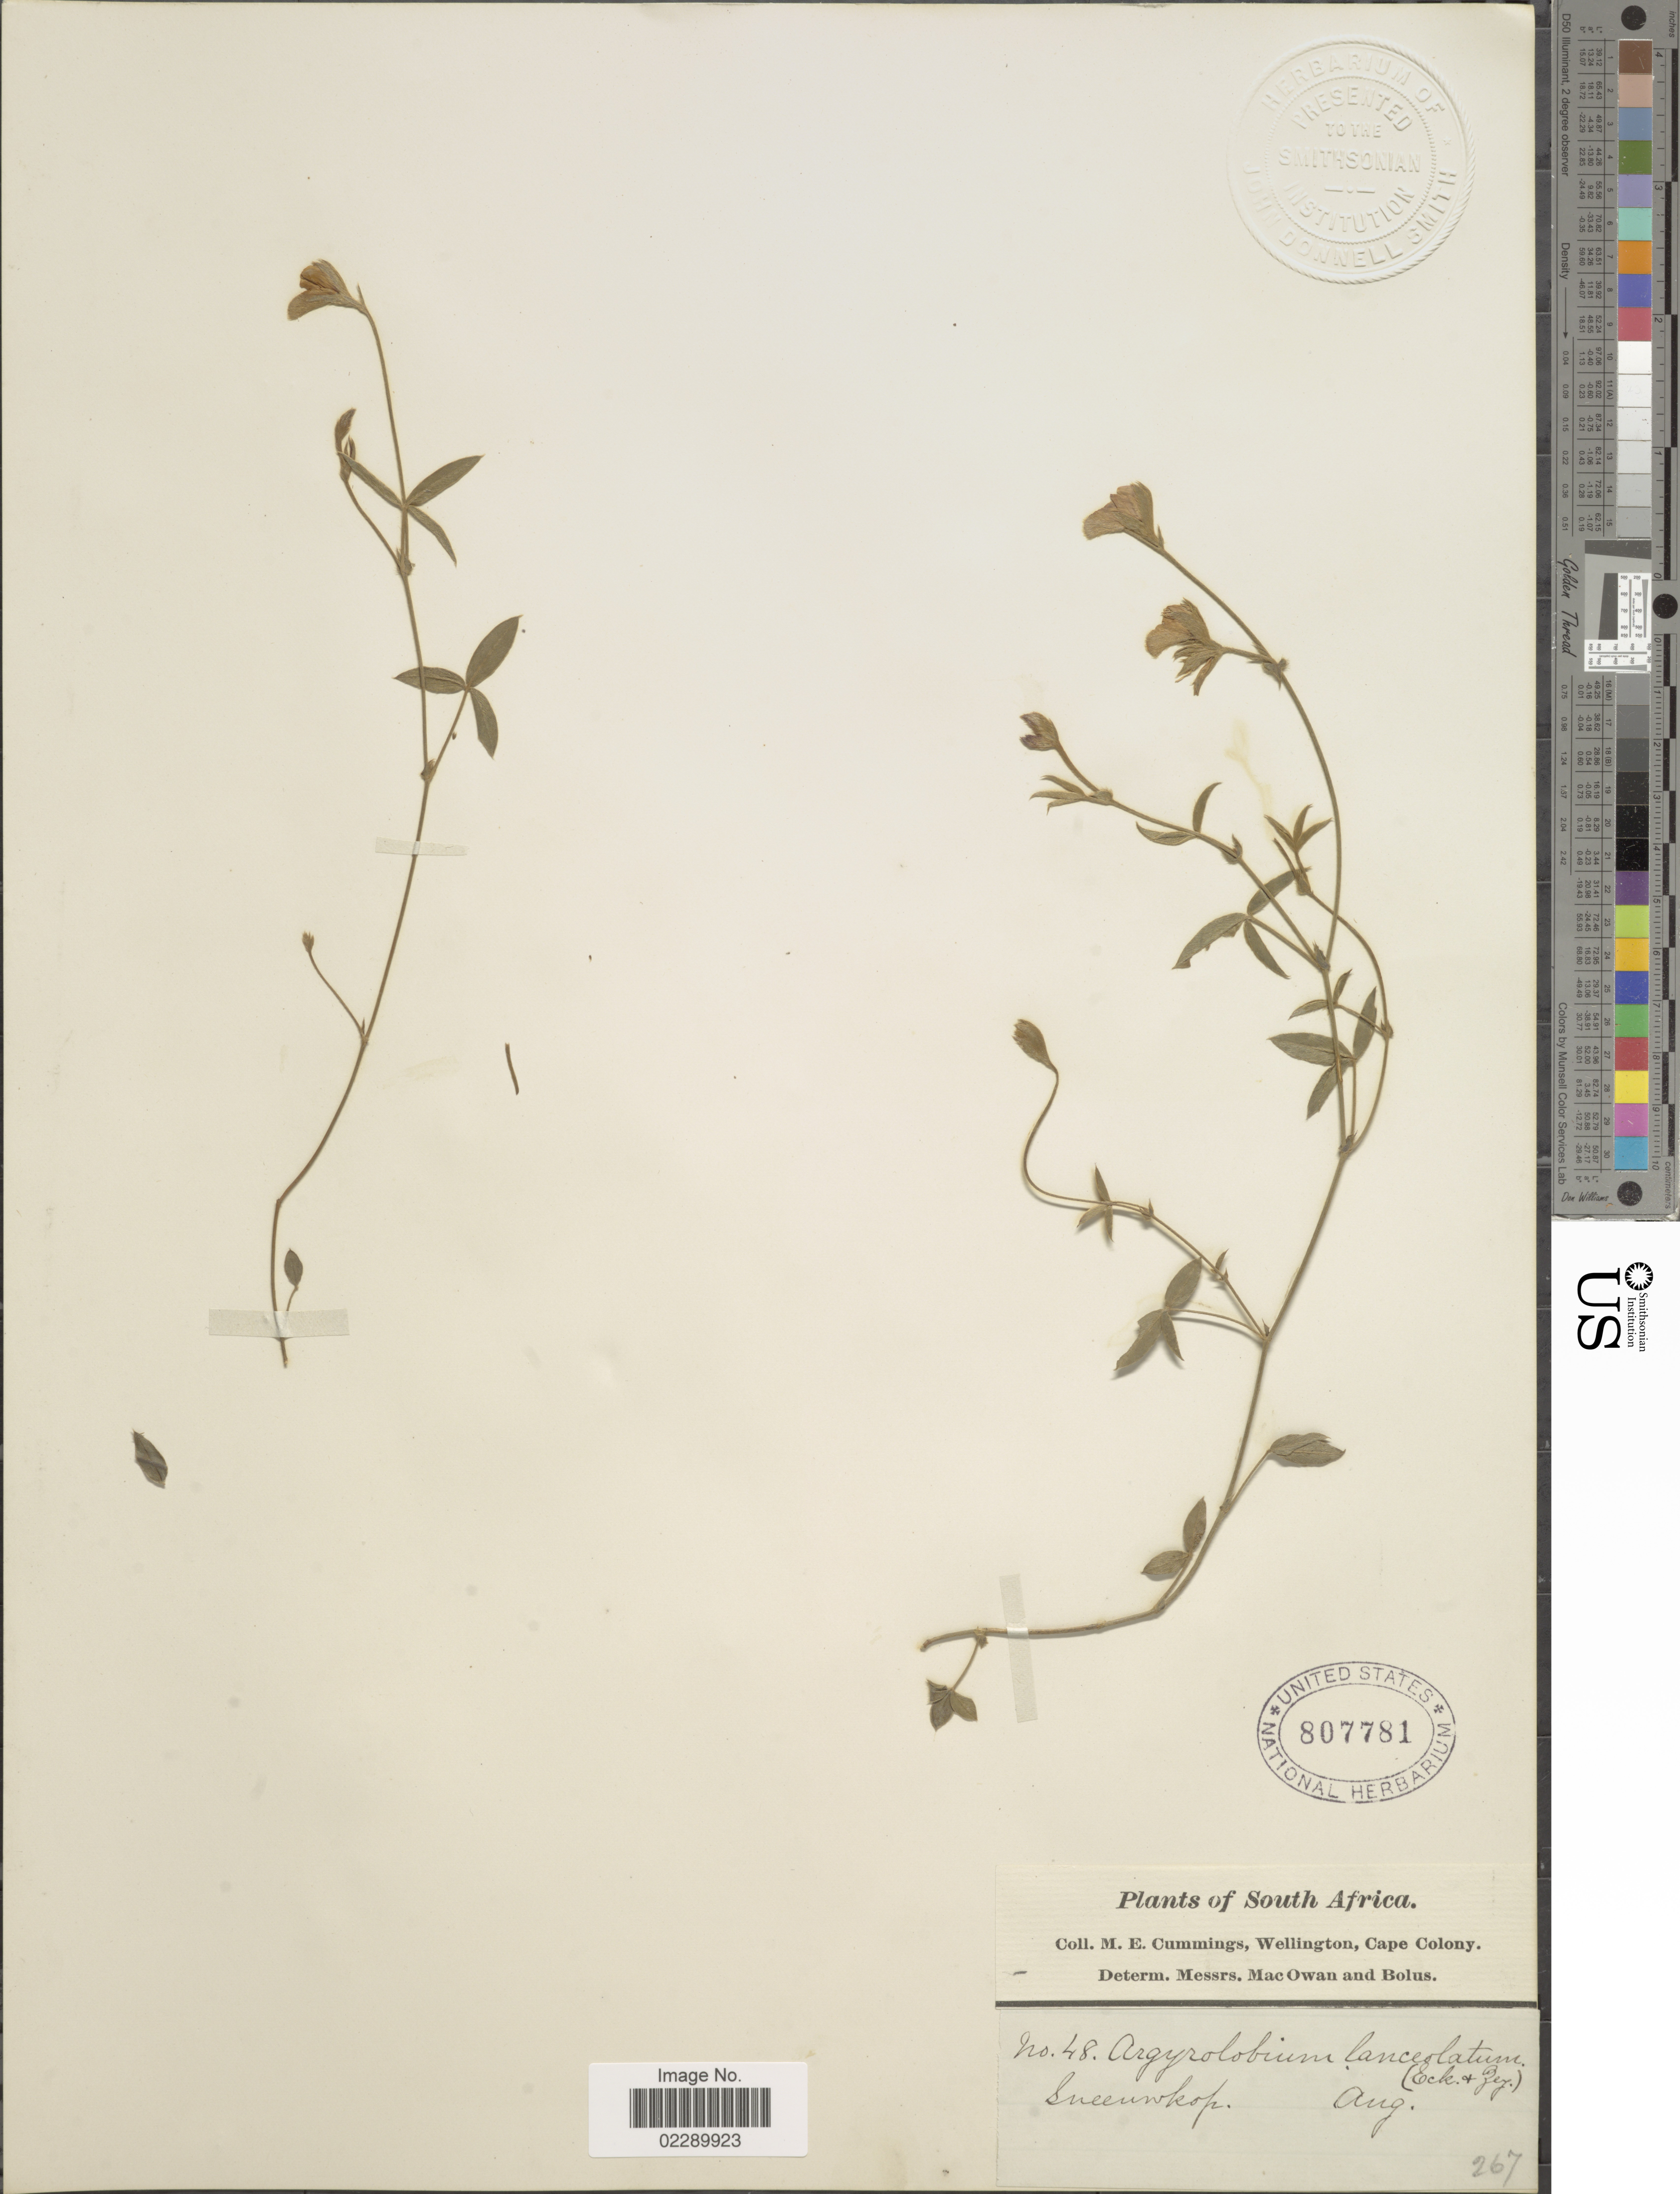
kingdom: Plantae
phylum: Tracheophyta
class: Magnoliopsida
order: Fabales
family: Fabaceae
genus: Argyrolobium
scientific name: Argyrolobium sp.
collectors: M. E. Cummings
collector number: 48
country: South Africa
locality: Sneeuwkop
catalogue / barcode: US 807781